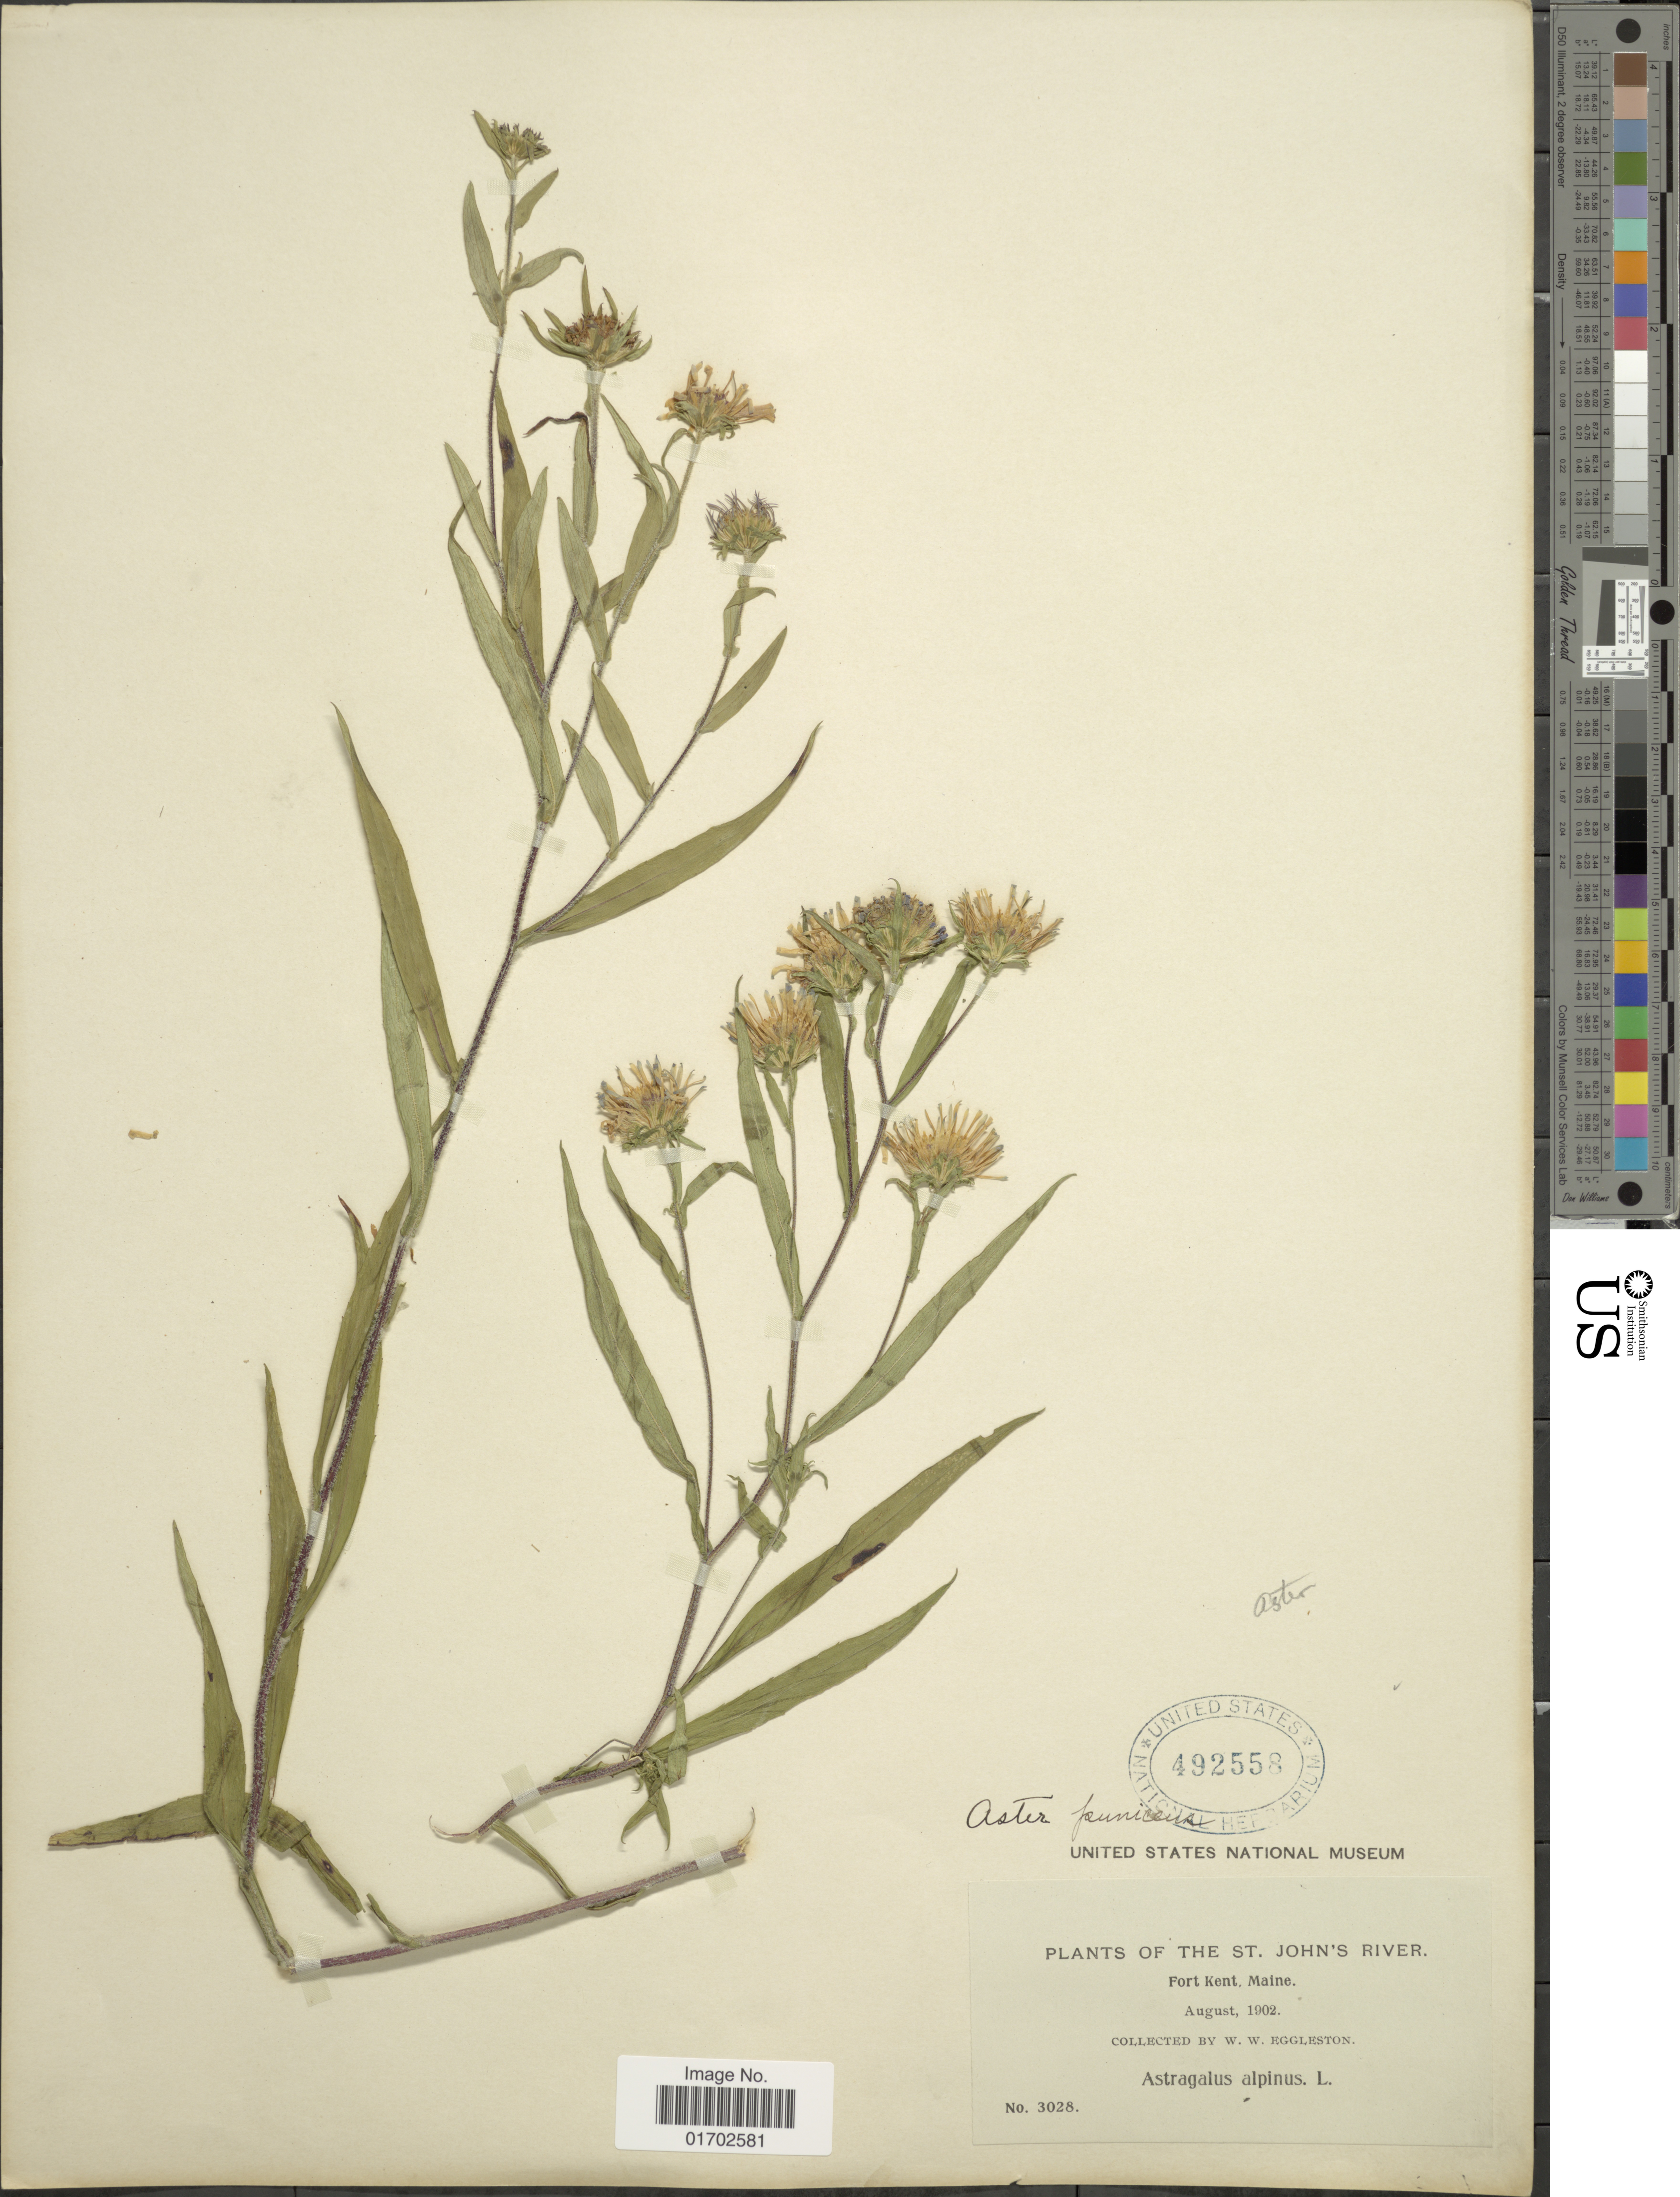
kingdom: Plantae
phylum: Tracheophyta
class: Magnoliopsida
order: Asterales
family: Asteraceae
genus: Symphyotrichum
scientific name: Symphyotrichum puniceum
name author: (L.) Á. Löve & D. Löve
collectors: W. W. Eggleston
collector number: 3028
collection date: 1902-08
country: United States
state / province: Maine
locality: The St. John's River, Fort Kent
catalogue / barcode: US 492558